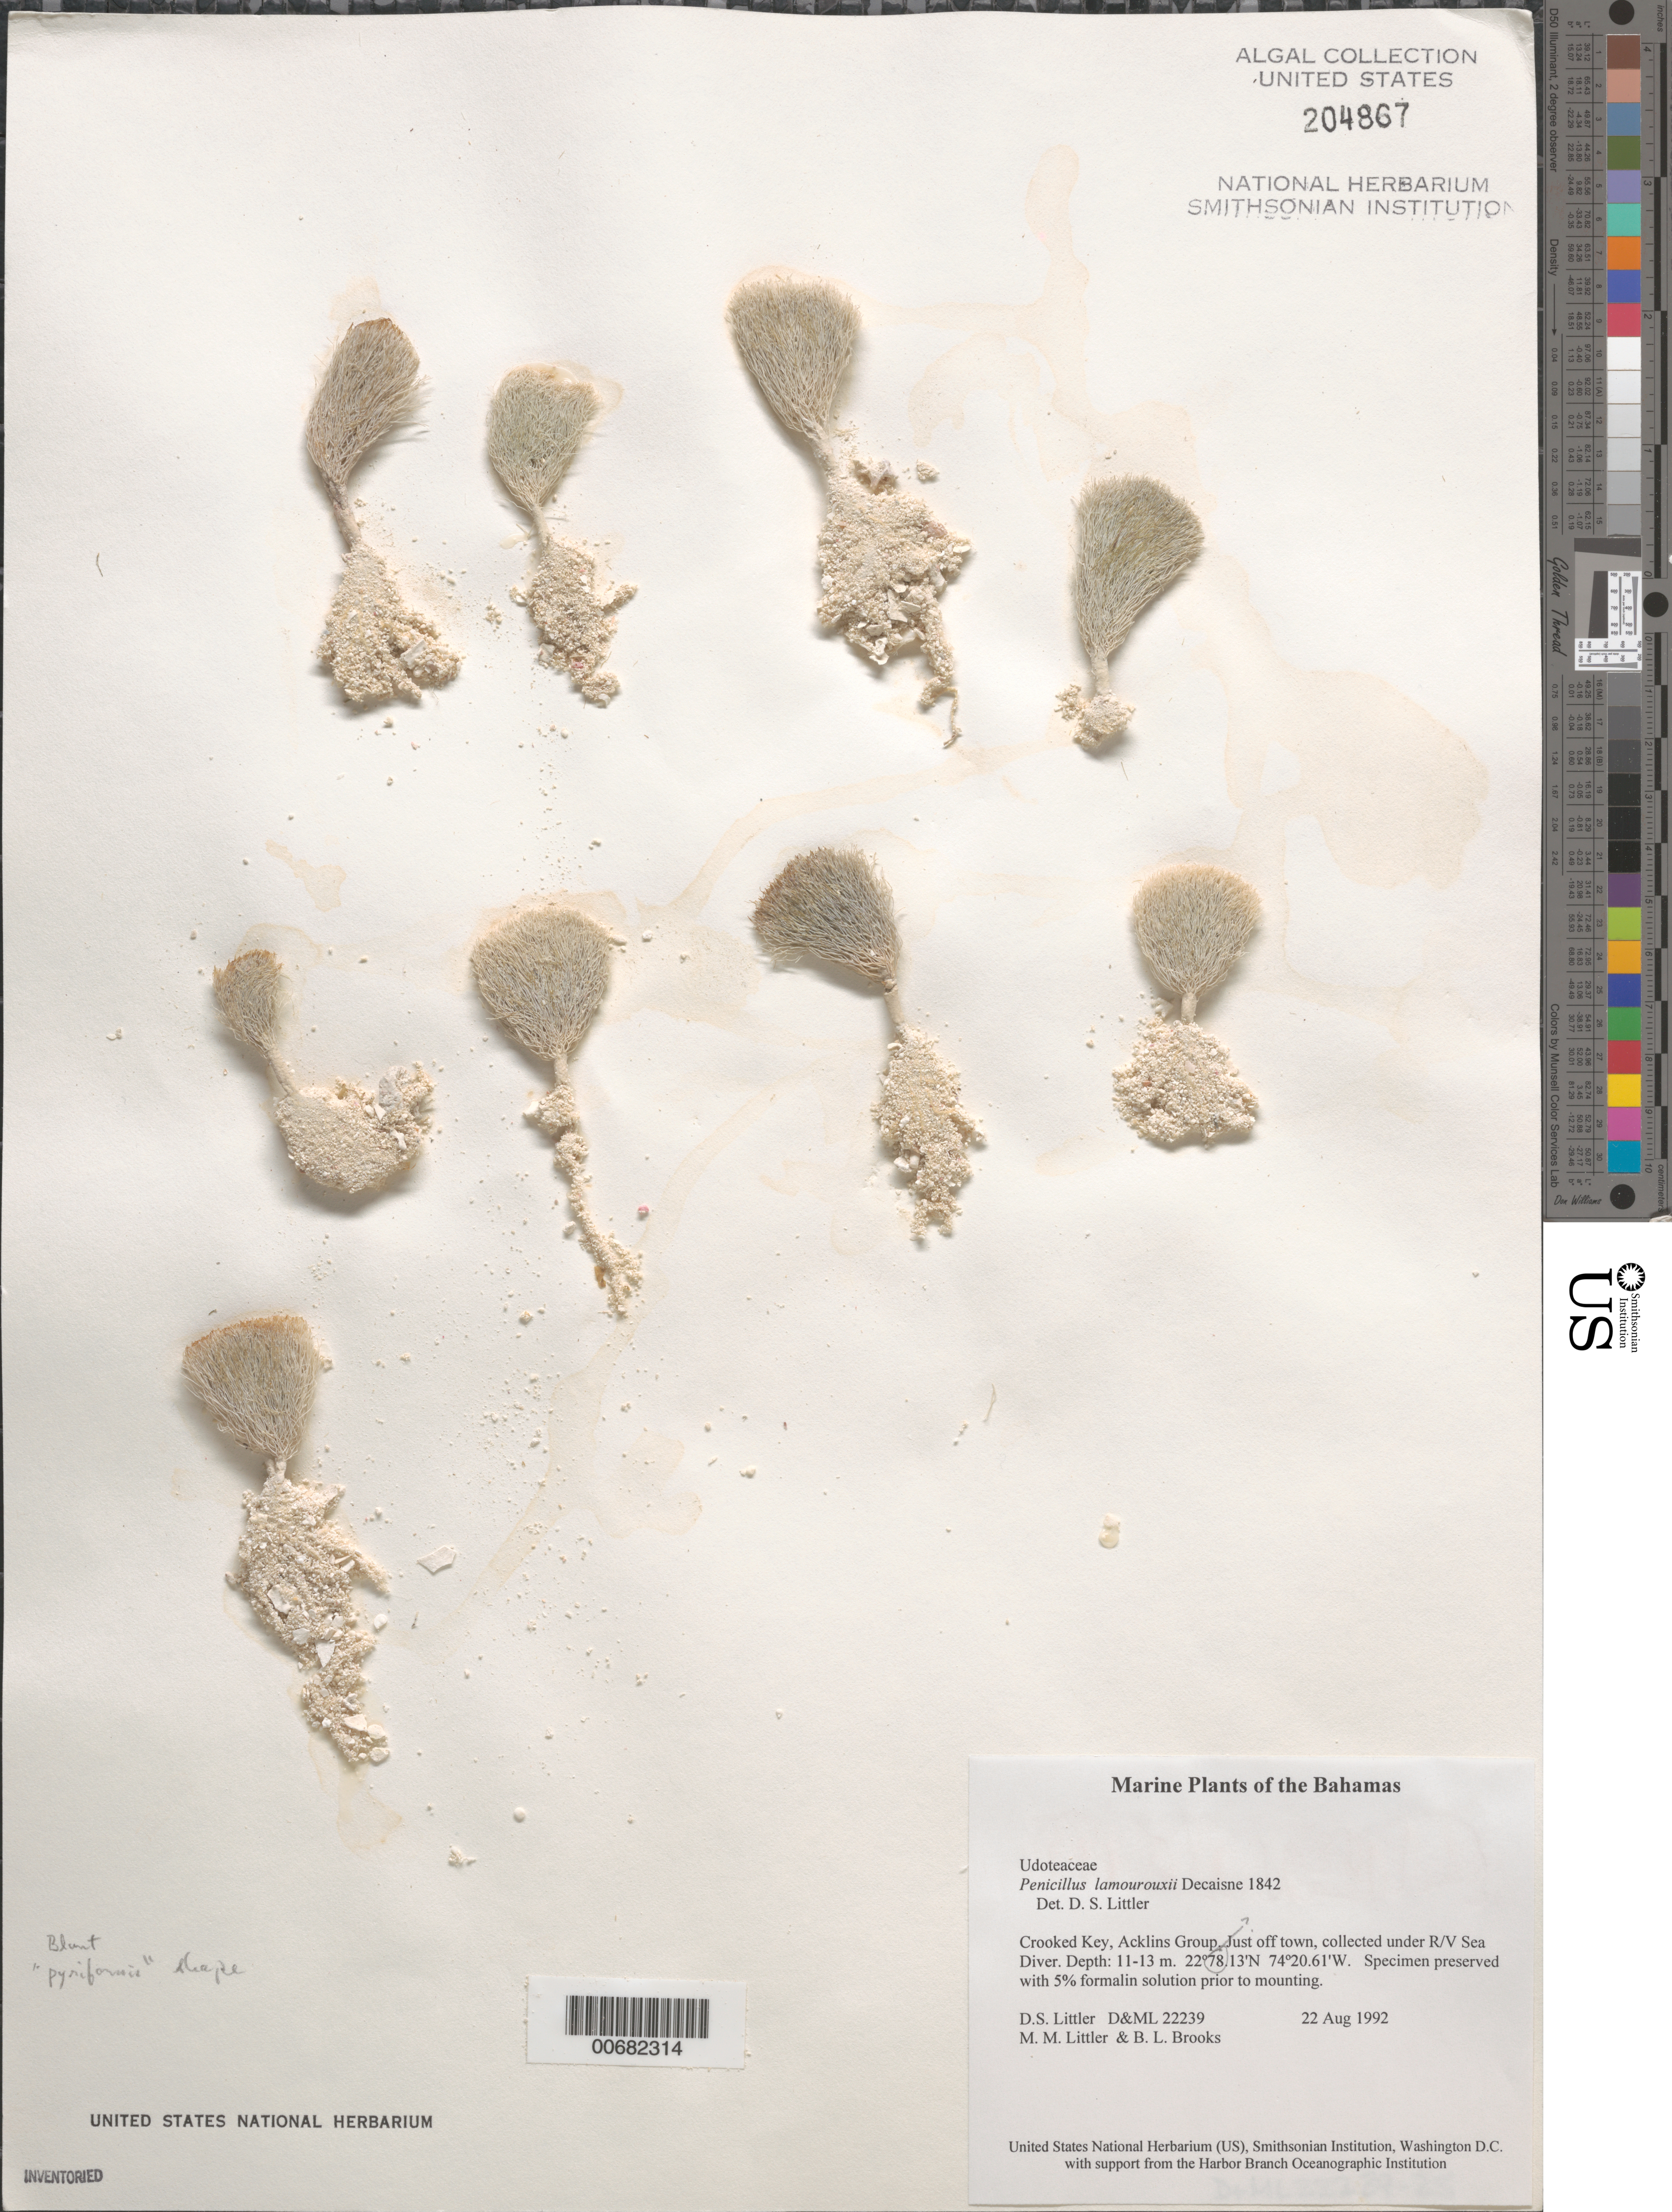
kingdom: Plantae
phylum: Chlorophyta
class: Ulvophyceae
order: Bryopsidales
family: Udoteaceae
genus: Penicillus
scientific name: Penicillus lamourouxii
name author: Decne.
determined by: Littler, D. S.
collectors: D. S. Littler, M. M. Littler & B. Brooks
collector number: D&ML 22239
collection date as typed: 22 Aug 1992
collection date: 1992-08-22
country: Bahamas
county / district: Crooked Island District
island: Crooked Island (Crooked Key)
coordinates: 22 78.13' N, 74 20.61' W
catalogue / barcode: US 204867